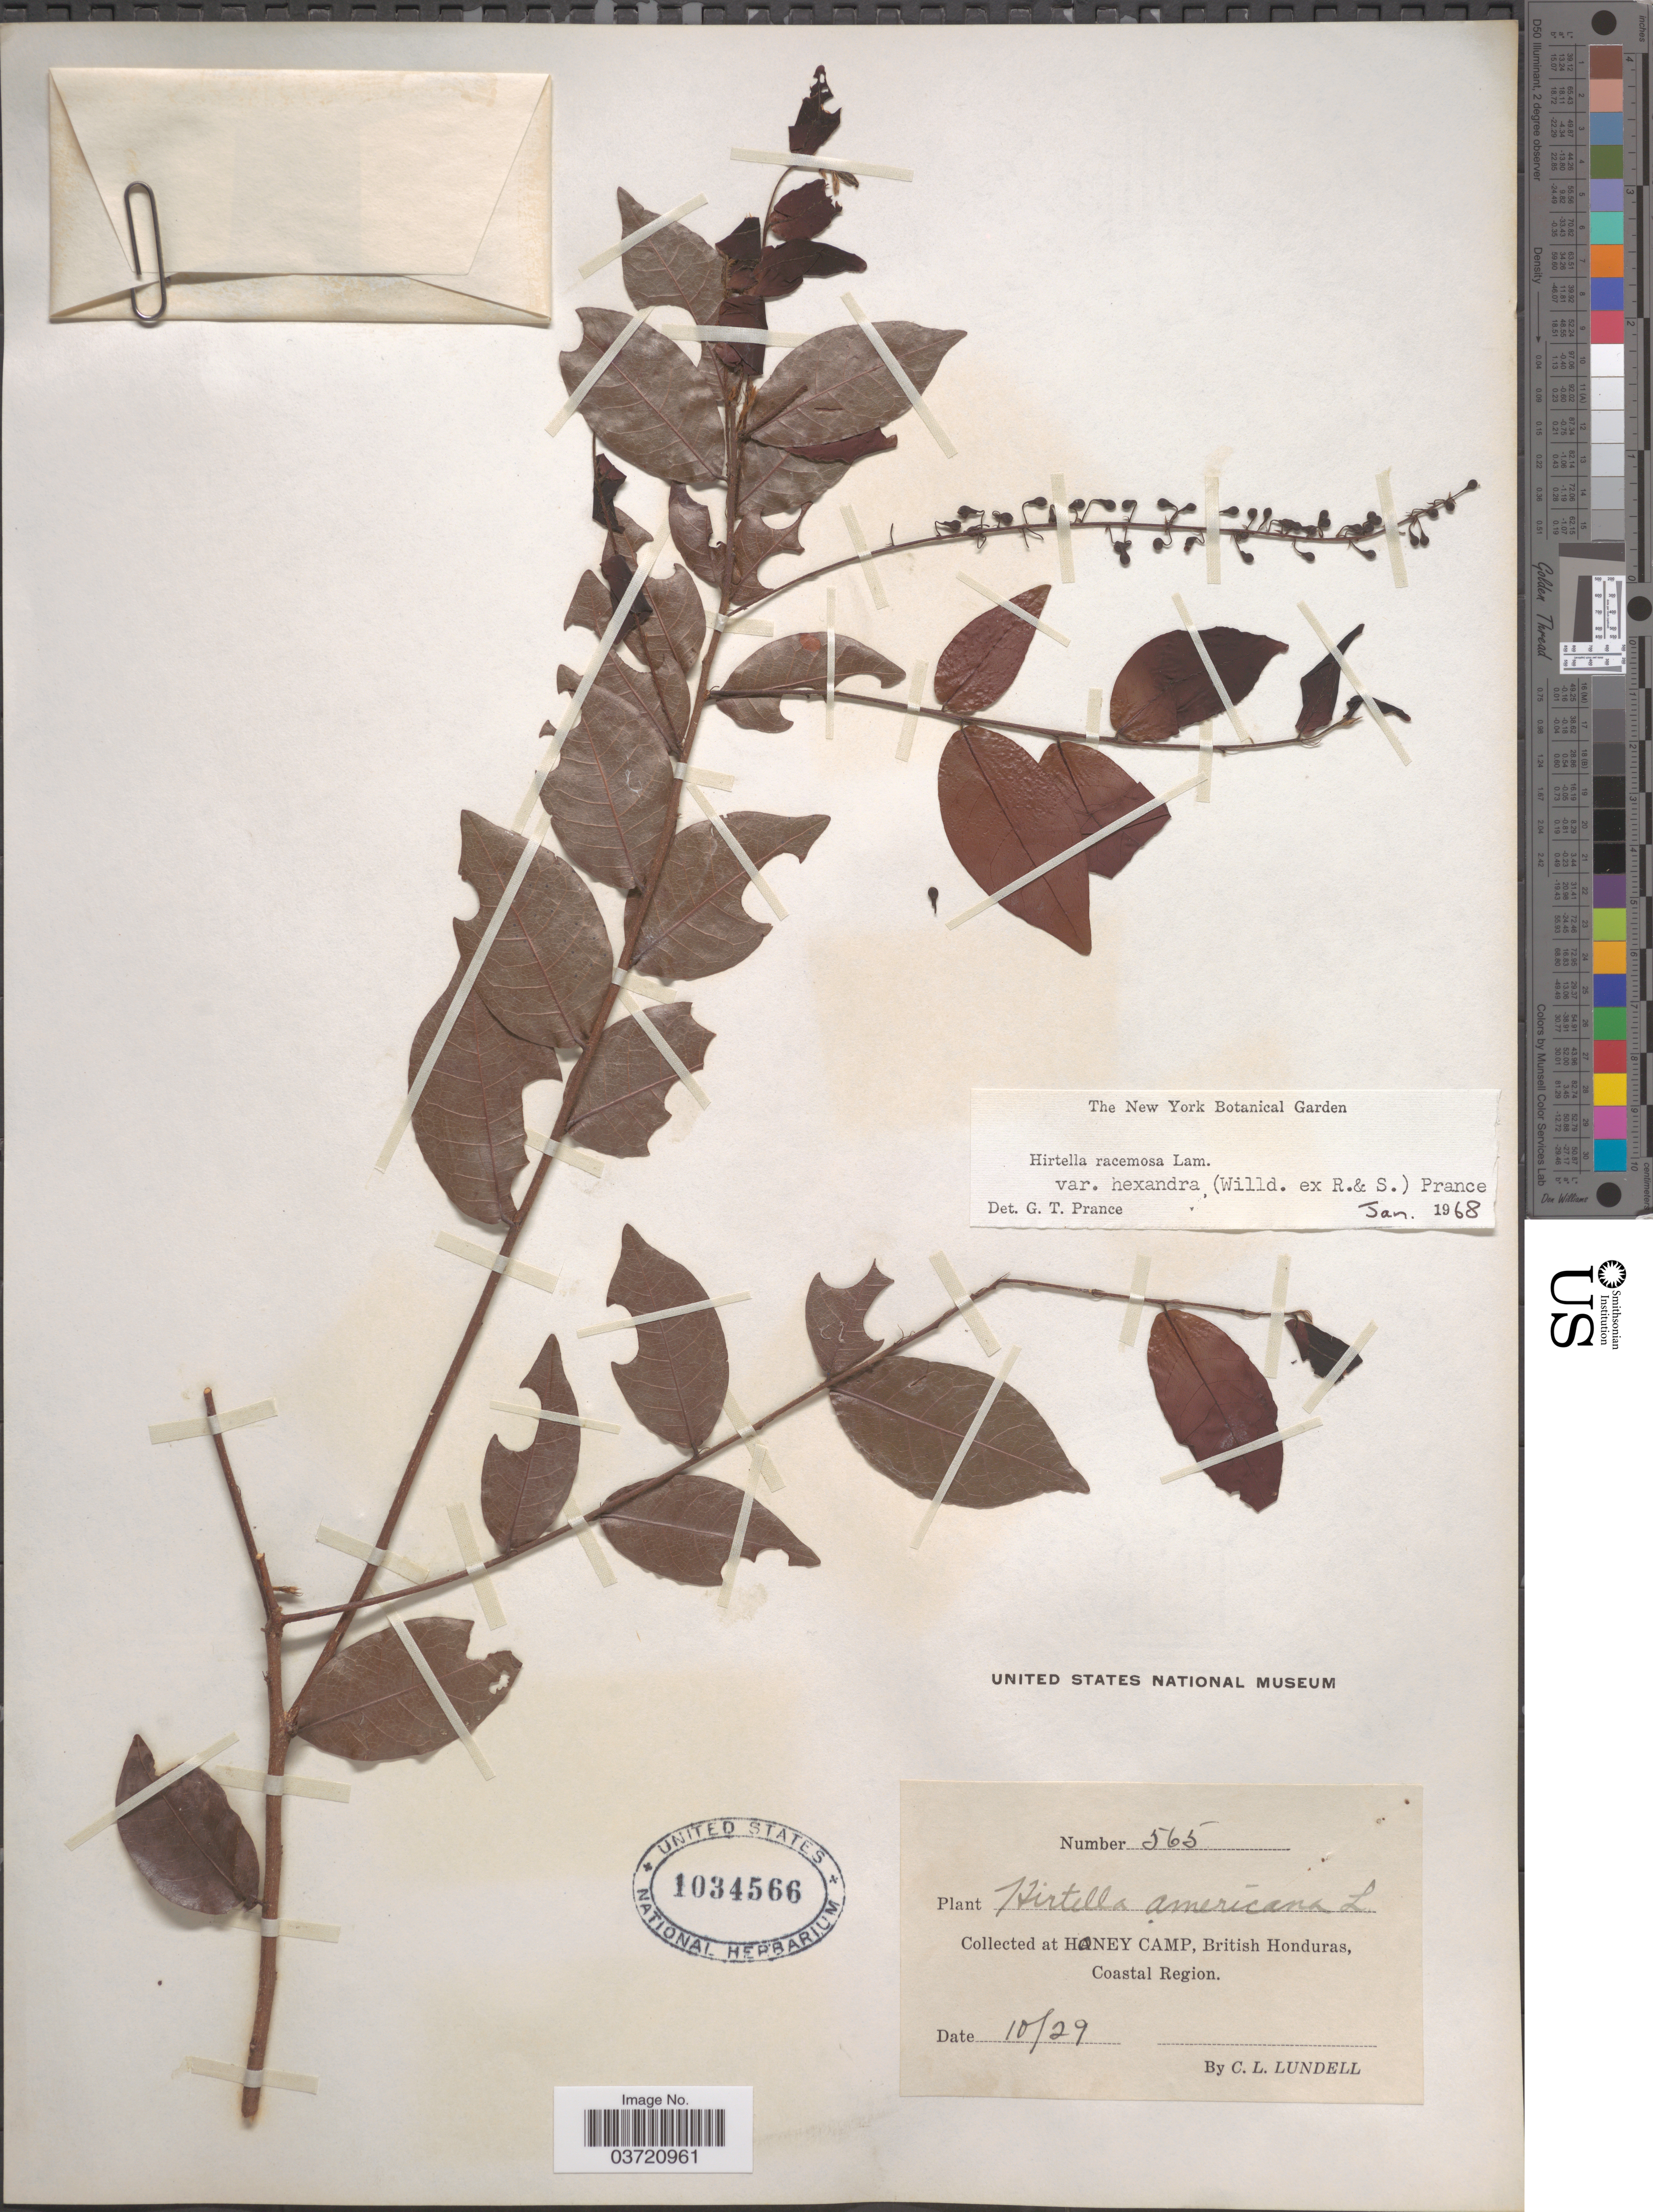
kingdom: Plantae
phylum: Tracheophyta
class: Magnoliopsida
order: Malpighiales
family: Chrysobalanaceae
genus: Hirtella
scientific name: Hirtella racemosa var. hexandra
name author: (Willd. ex Roem. & Schult.) Prance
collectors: C. L. Lundell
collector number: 565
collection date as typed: Transcribed d/m/y: /10/29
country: Belize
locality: Honey Camp, British Honduras, Coastal Region.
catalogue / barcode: US 1034566